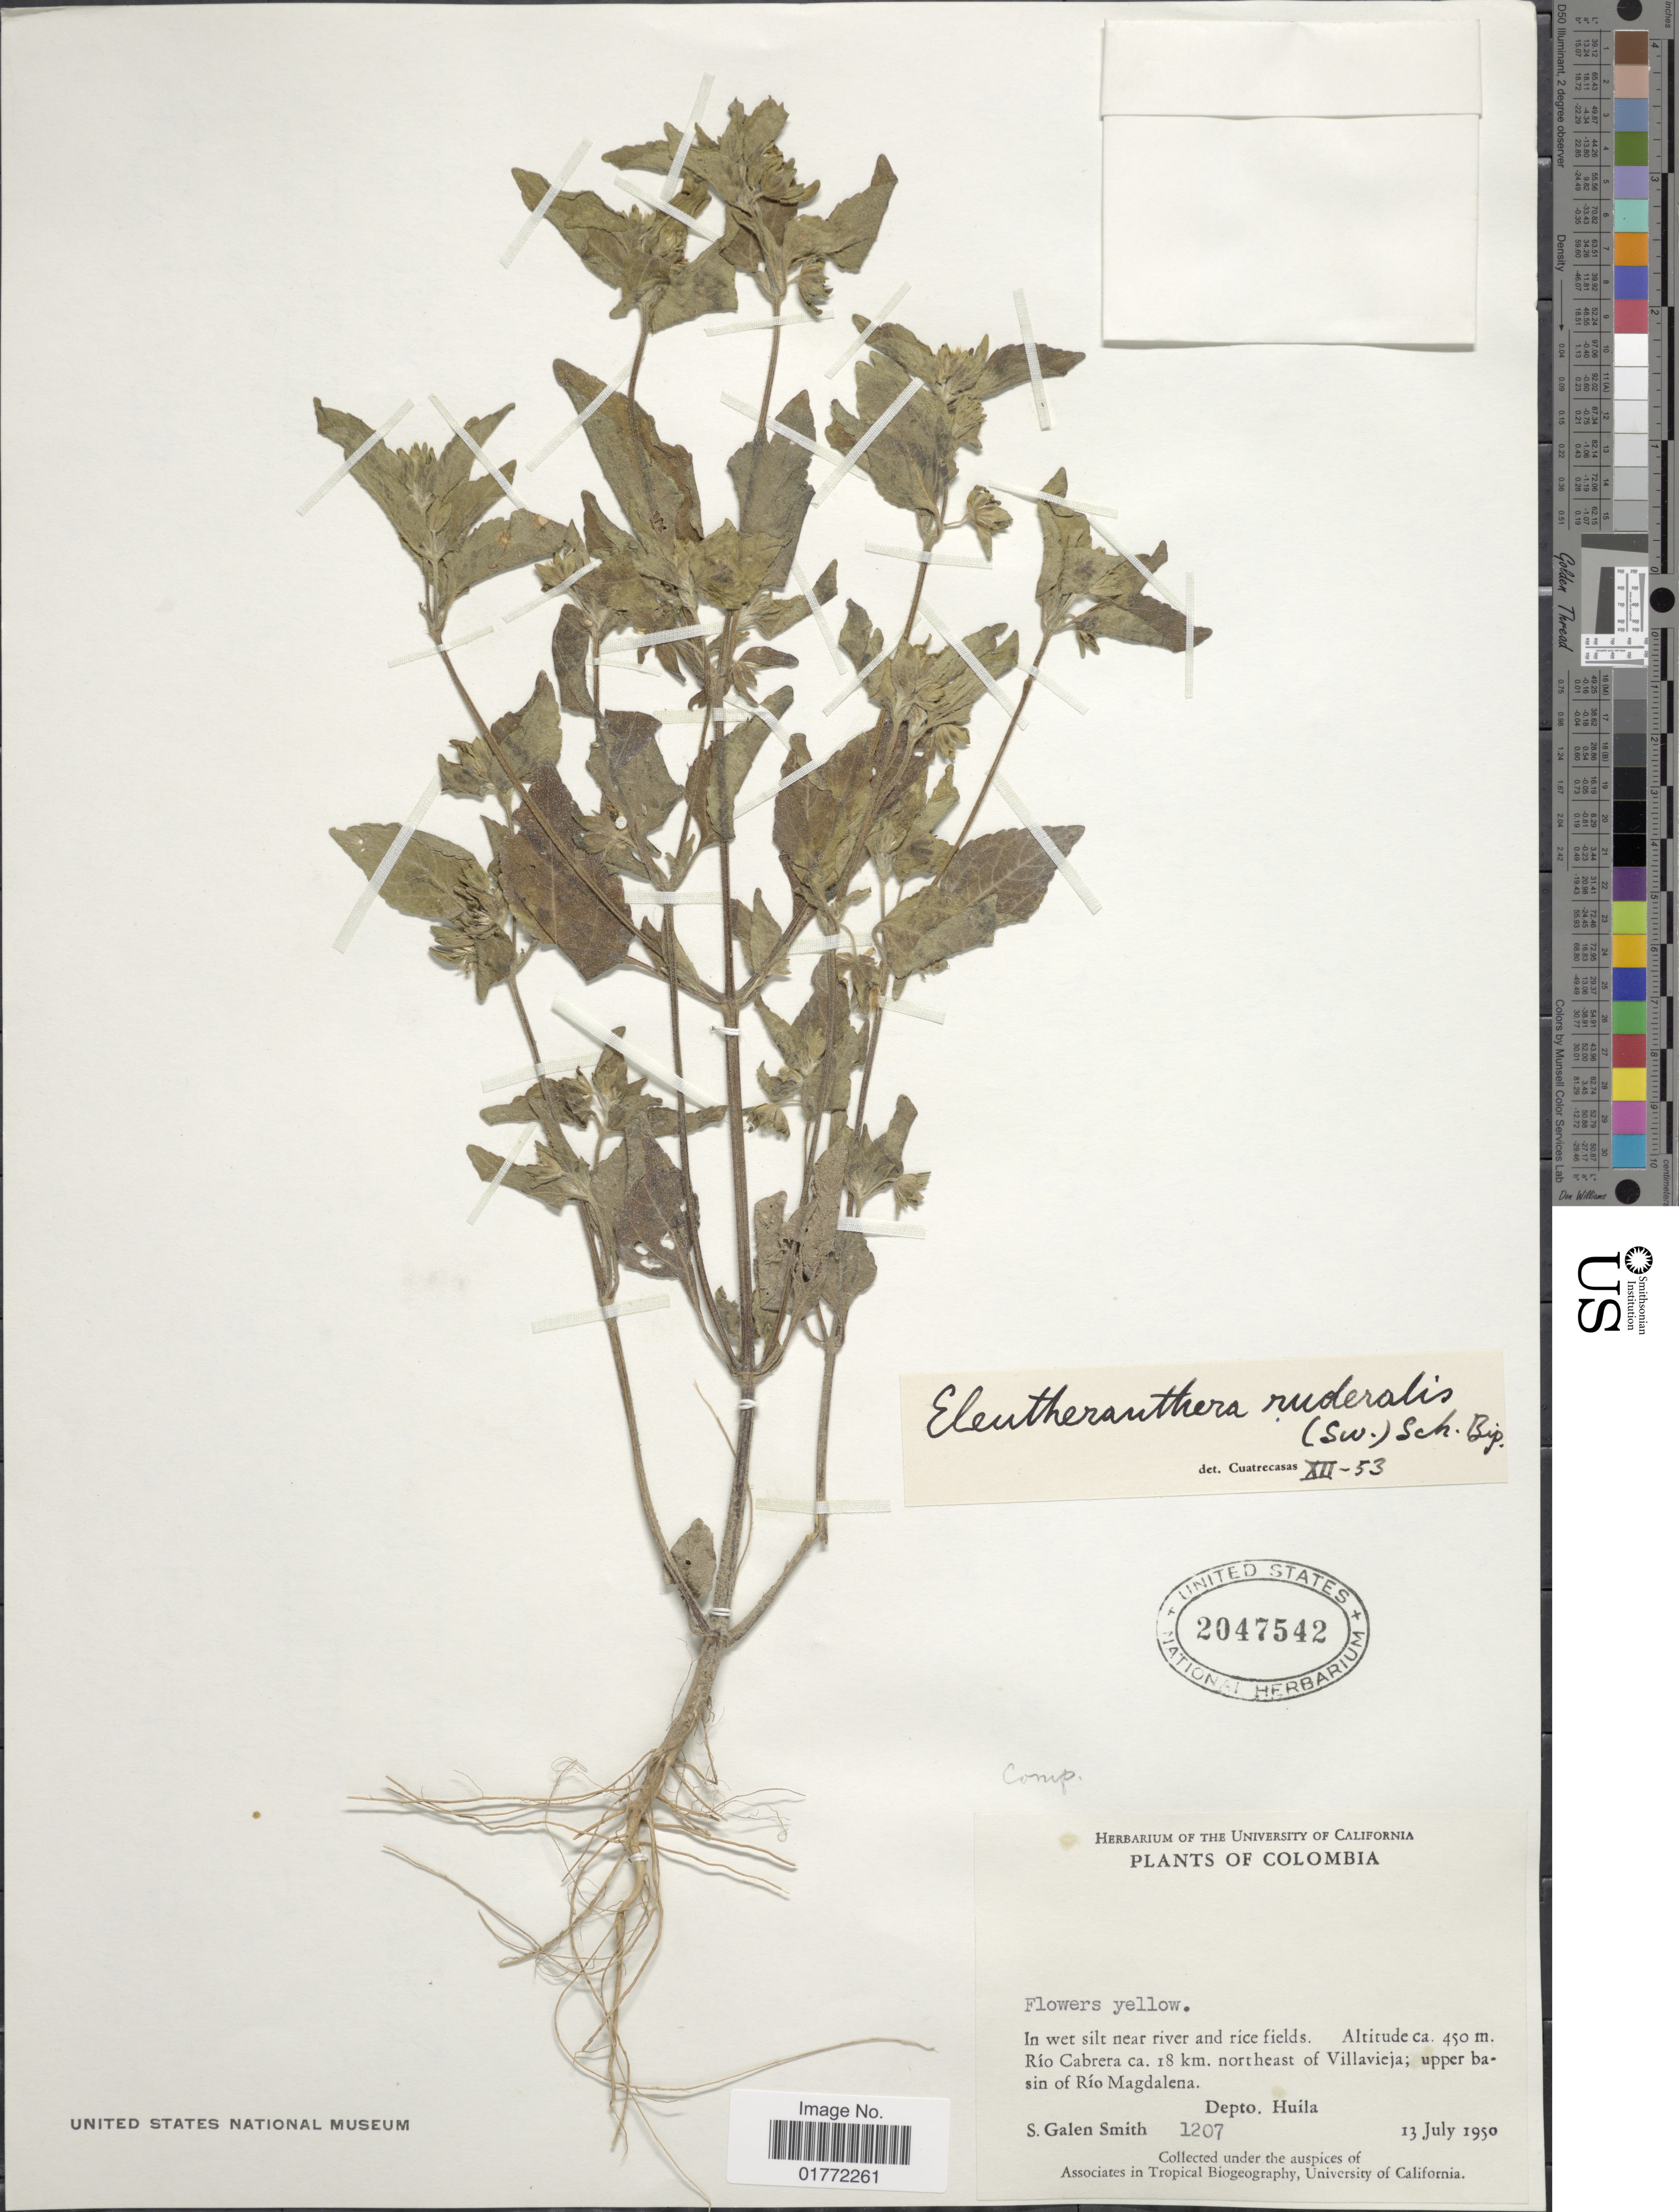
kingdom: Plantae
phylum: Tracheophyta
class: Magnoliopsida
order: Asterales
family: Asteraceae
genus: Eleutheranthera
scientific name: Eleutheranthera ruderalis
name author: (Sw.) Sch. Bip.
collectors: S. G. Smith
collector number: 1207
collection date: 1950-07-13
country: Colombia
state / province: Huila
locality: Rio Cabrera ca. 18 km. northeast of Villavieja; upper basin of Rio Magdalena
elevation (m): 450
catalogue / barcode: US 2047542